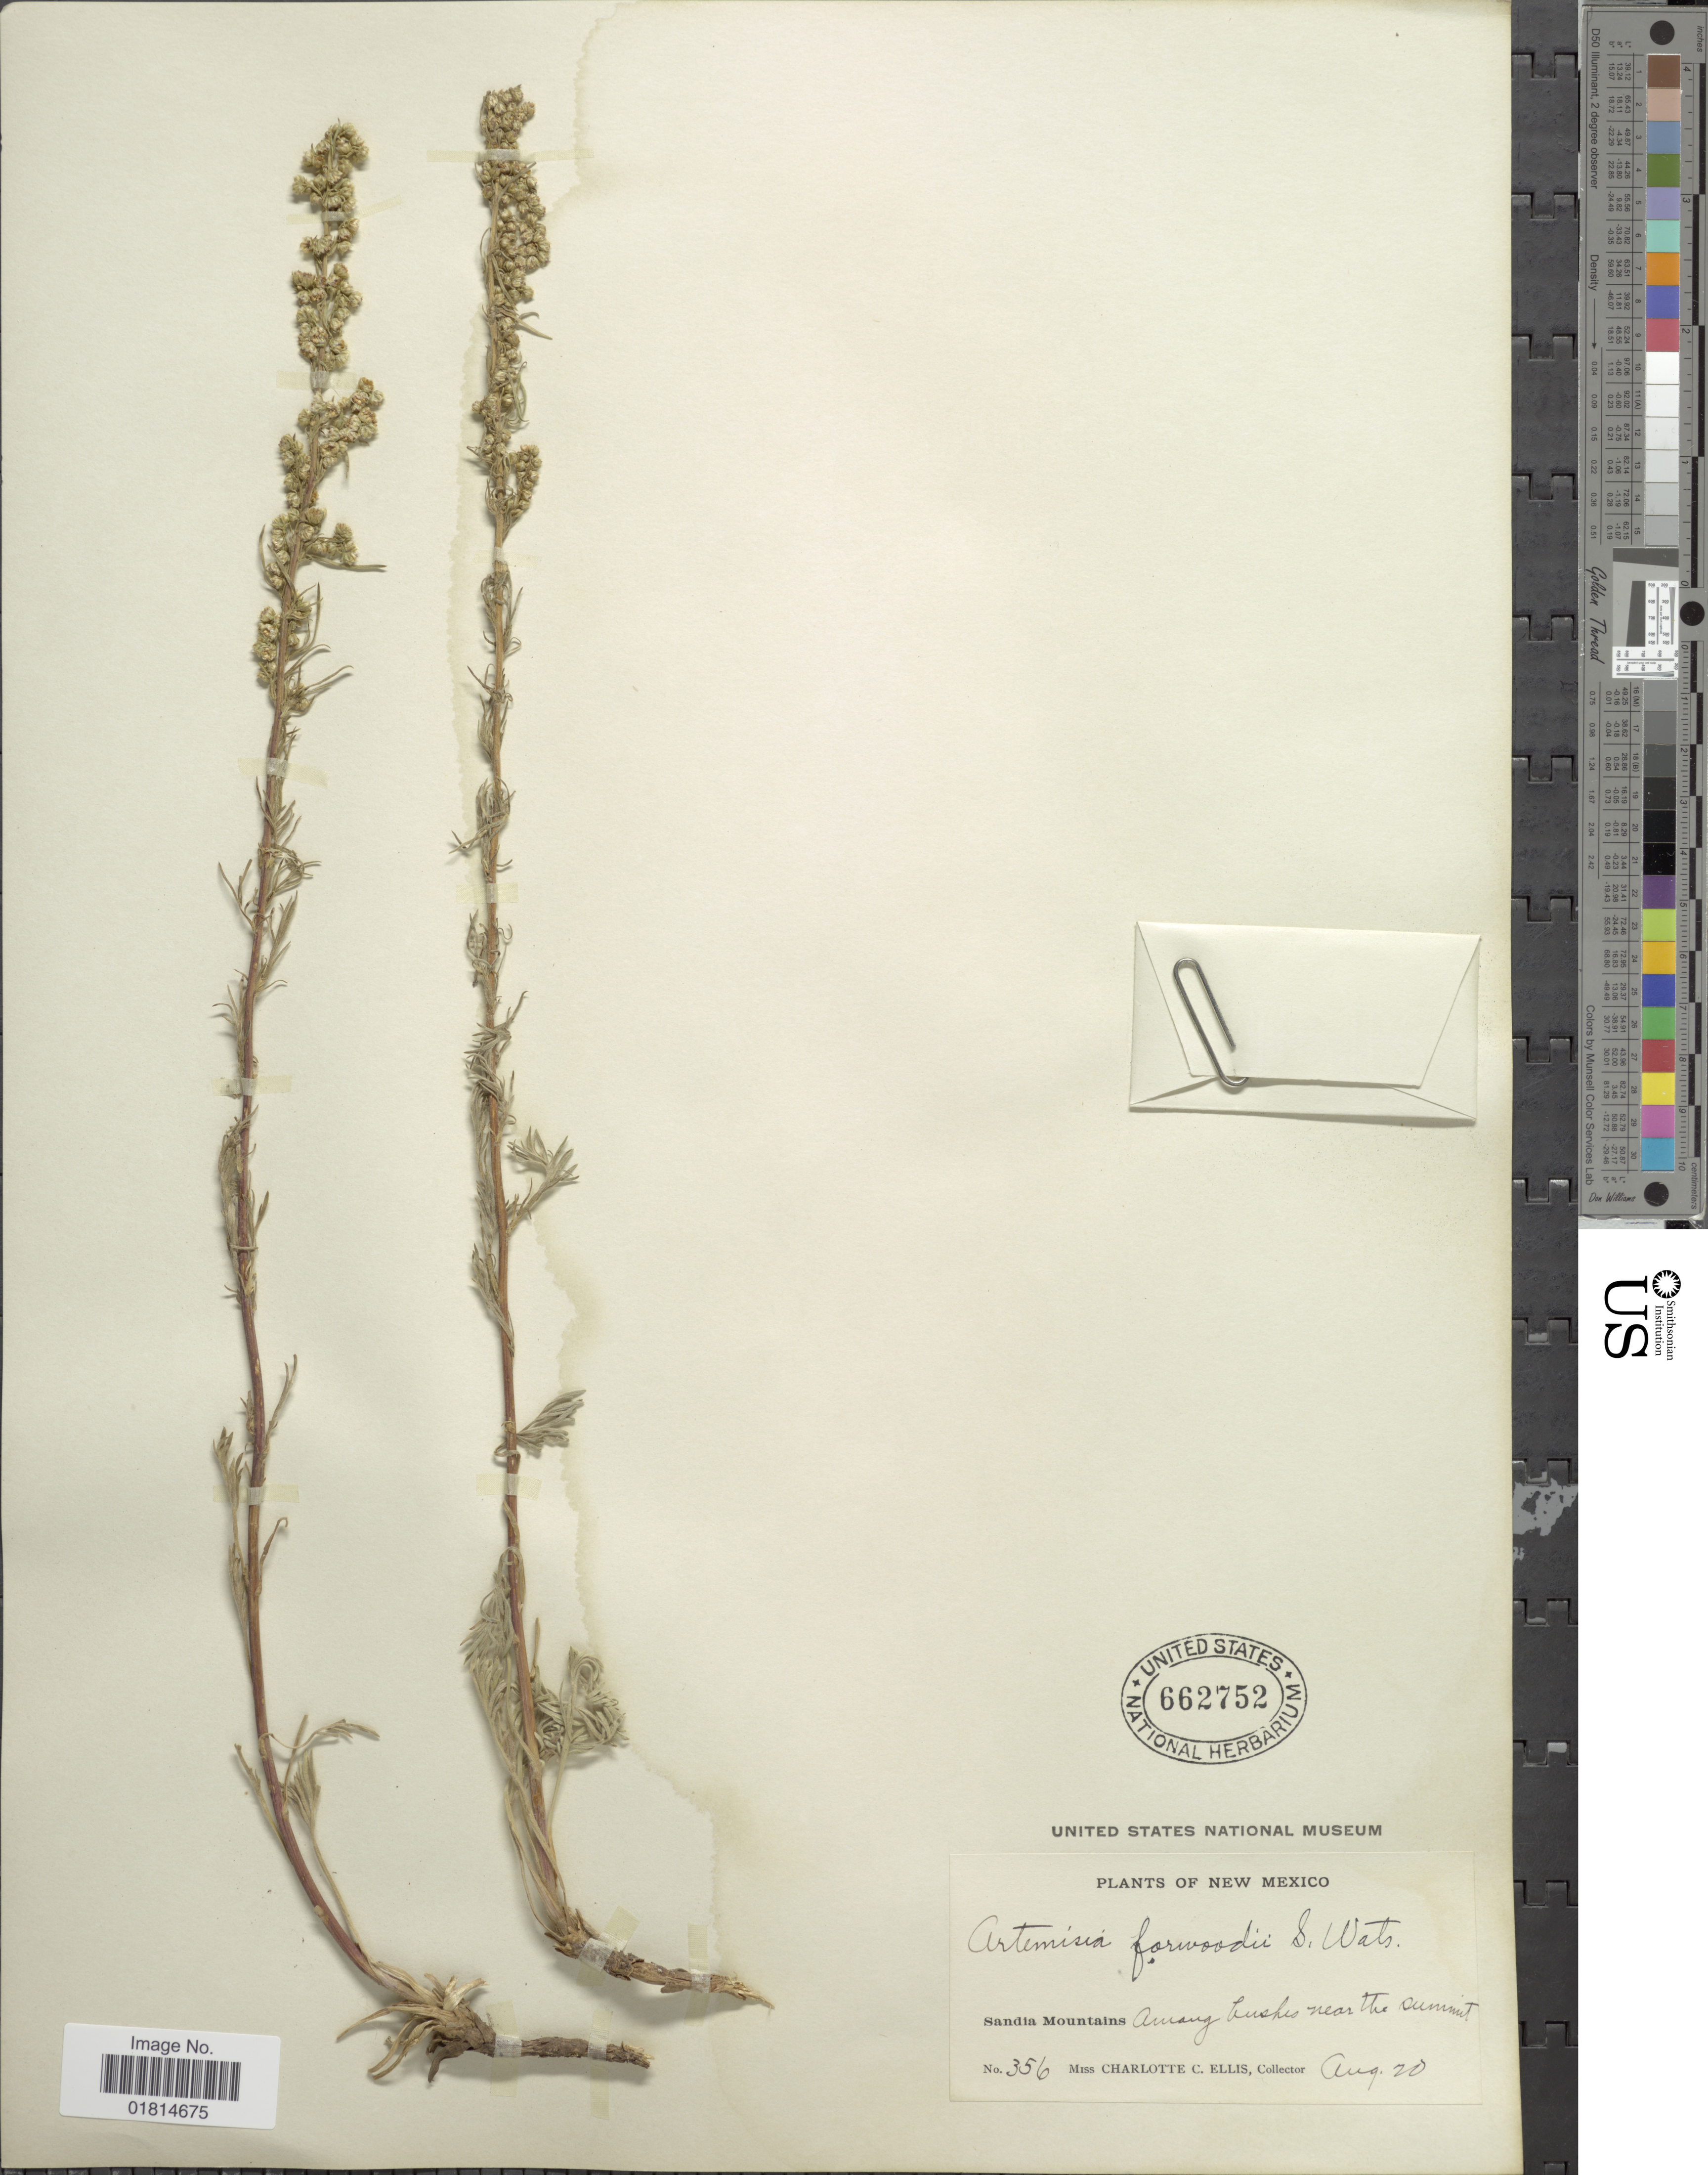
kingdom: Plantae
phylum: Tracheophyta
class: Magnoliopsida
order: Asterales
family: Asteraceae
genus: Artemisia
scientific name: Artemisia camporum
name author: Rydb.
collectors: C. C. Ellis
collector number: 356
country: United States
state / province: New Mexico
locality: Sandia Mountains. Among bushes near the summit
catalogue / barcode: US 662752